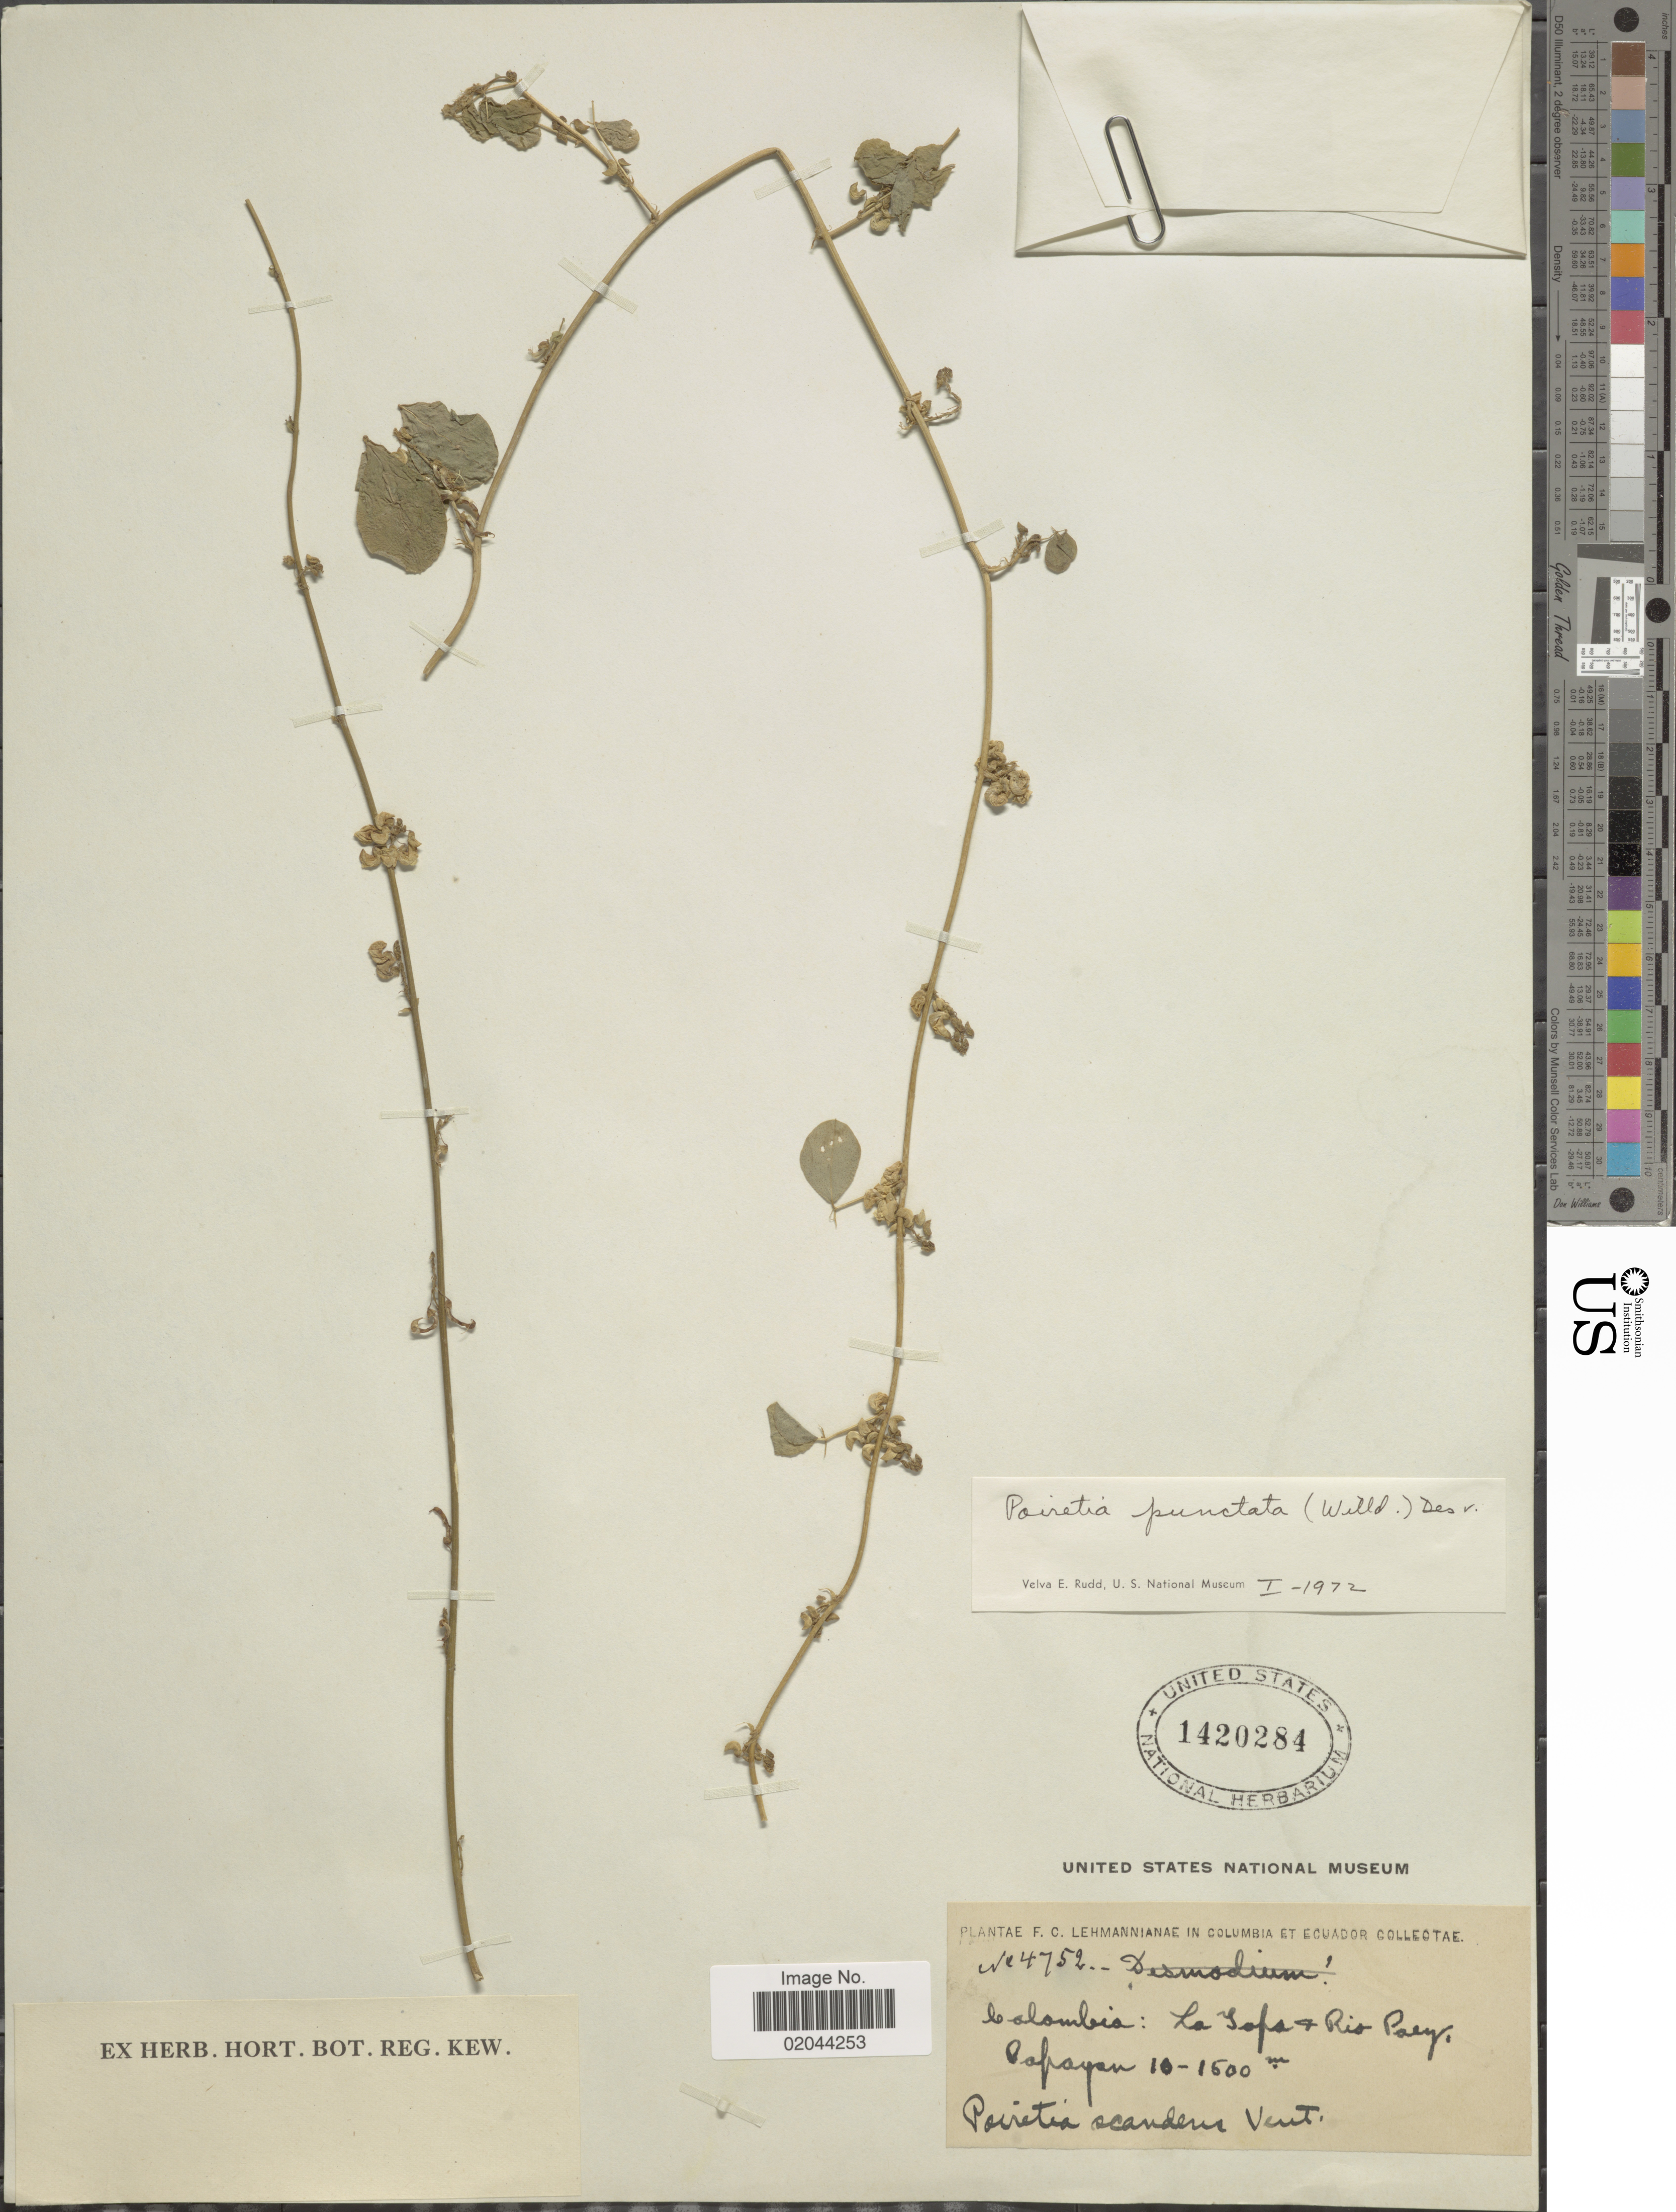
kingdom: Plantae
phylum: Tracheophyta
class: Magnoliopsida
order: Fabales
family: Fabaceae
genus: Poiretia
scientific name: Poiretia punctata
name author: (Willd.) Desv.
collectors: F. C. Lehmann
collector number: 4752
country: Colombia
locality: La Japa & Rio Paez, Papayan [interpreted]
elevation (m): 1000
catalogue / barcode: US 1420284